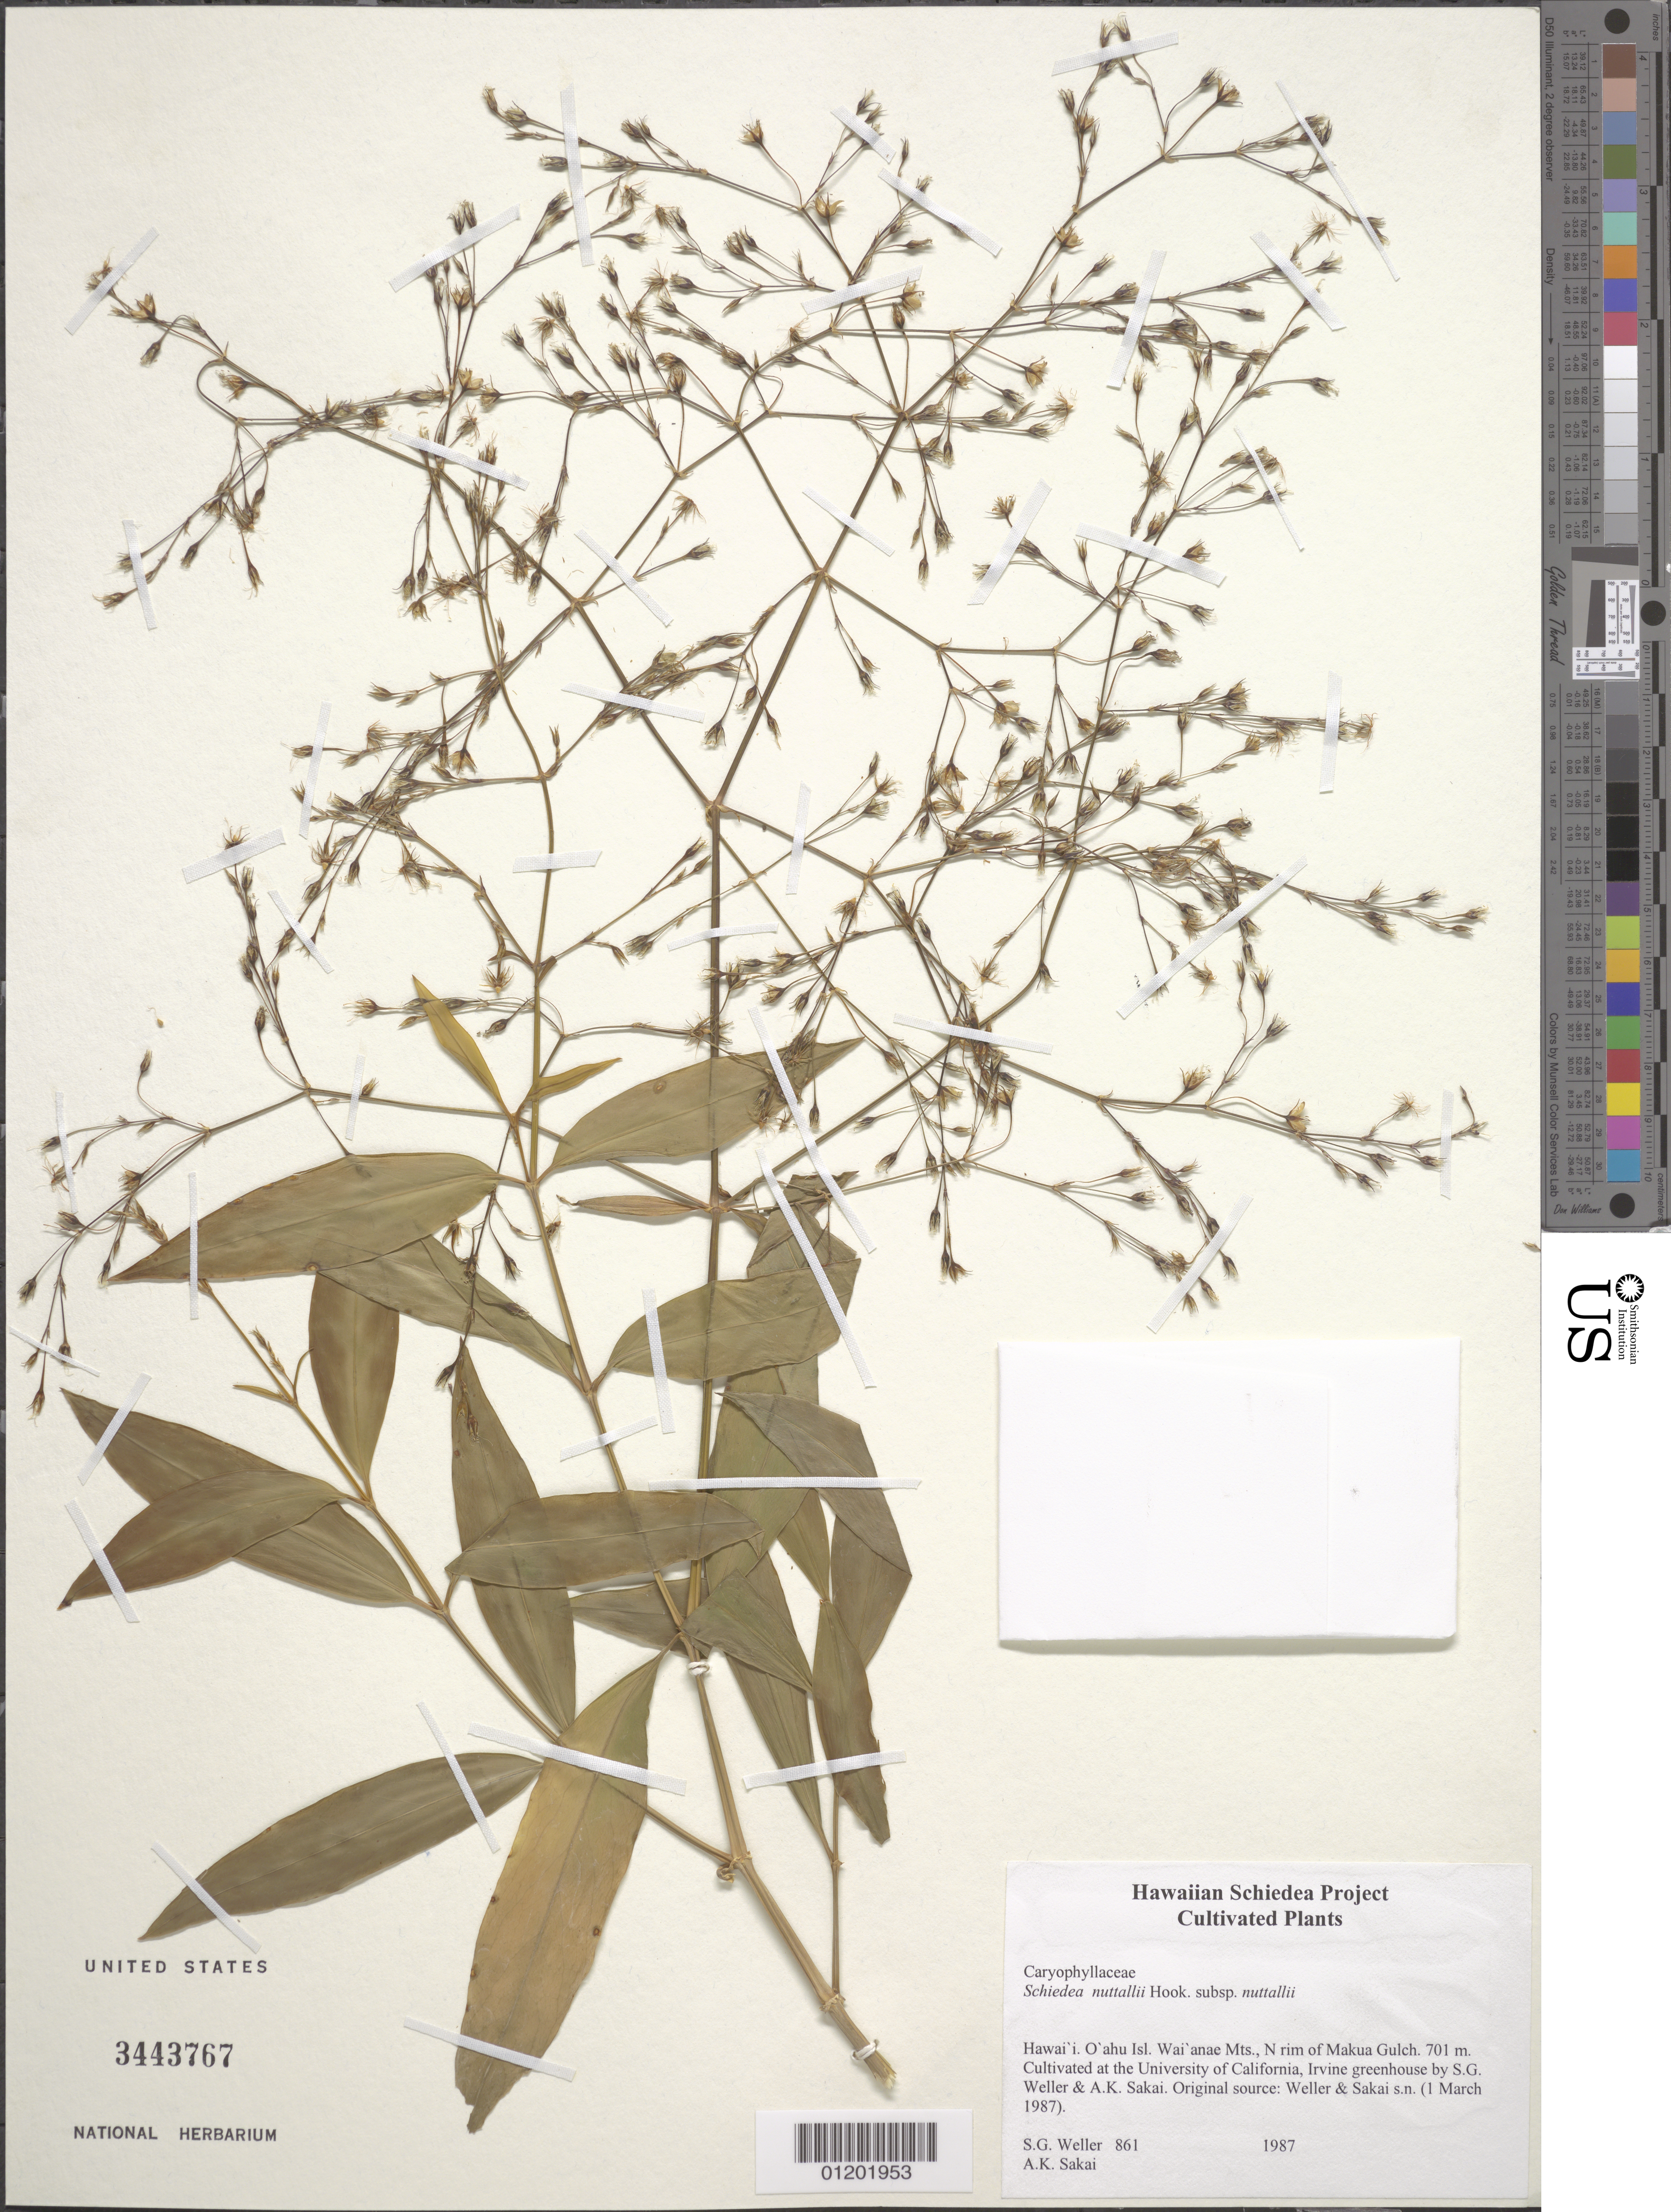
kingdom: Plantae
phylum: Tracheophyta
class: Magnoliopsida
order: Caryophyllales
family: Caryophyllaceae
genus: Schiedea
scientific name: Schiedea nuttallii subsp. nuttallii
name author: Hook.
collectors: S. G. Weller & A. Sakai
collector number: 861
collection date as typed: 1987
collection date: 1987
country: United States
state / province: California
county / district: Orange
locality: University of California, Irvine greenhouse.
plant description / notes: Cultivated at the University of California, Irvine greenhouse by S.G. Weller & A.K. Sakai. Original source: from cuttings collected by Weller & Sakai on 1 March 1987, O'ahu, Wai'anae Mts., N rim of Makua Gulch, 701 m.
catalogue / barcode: US 3443767